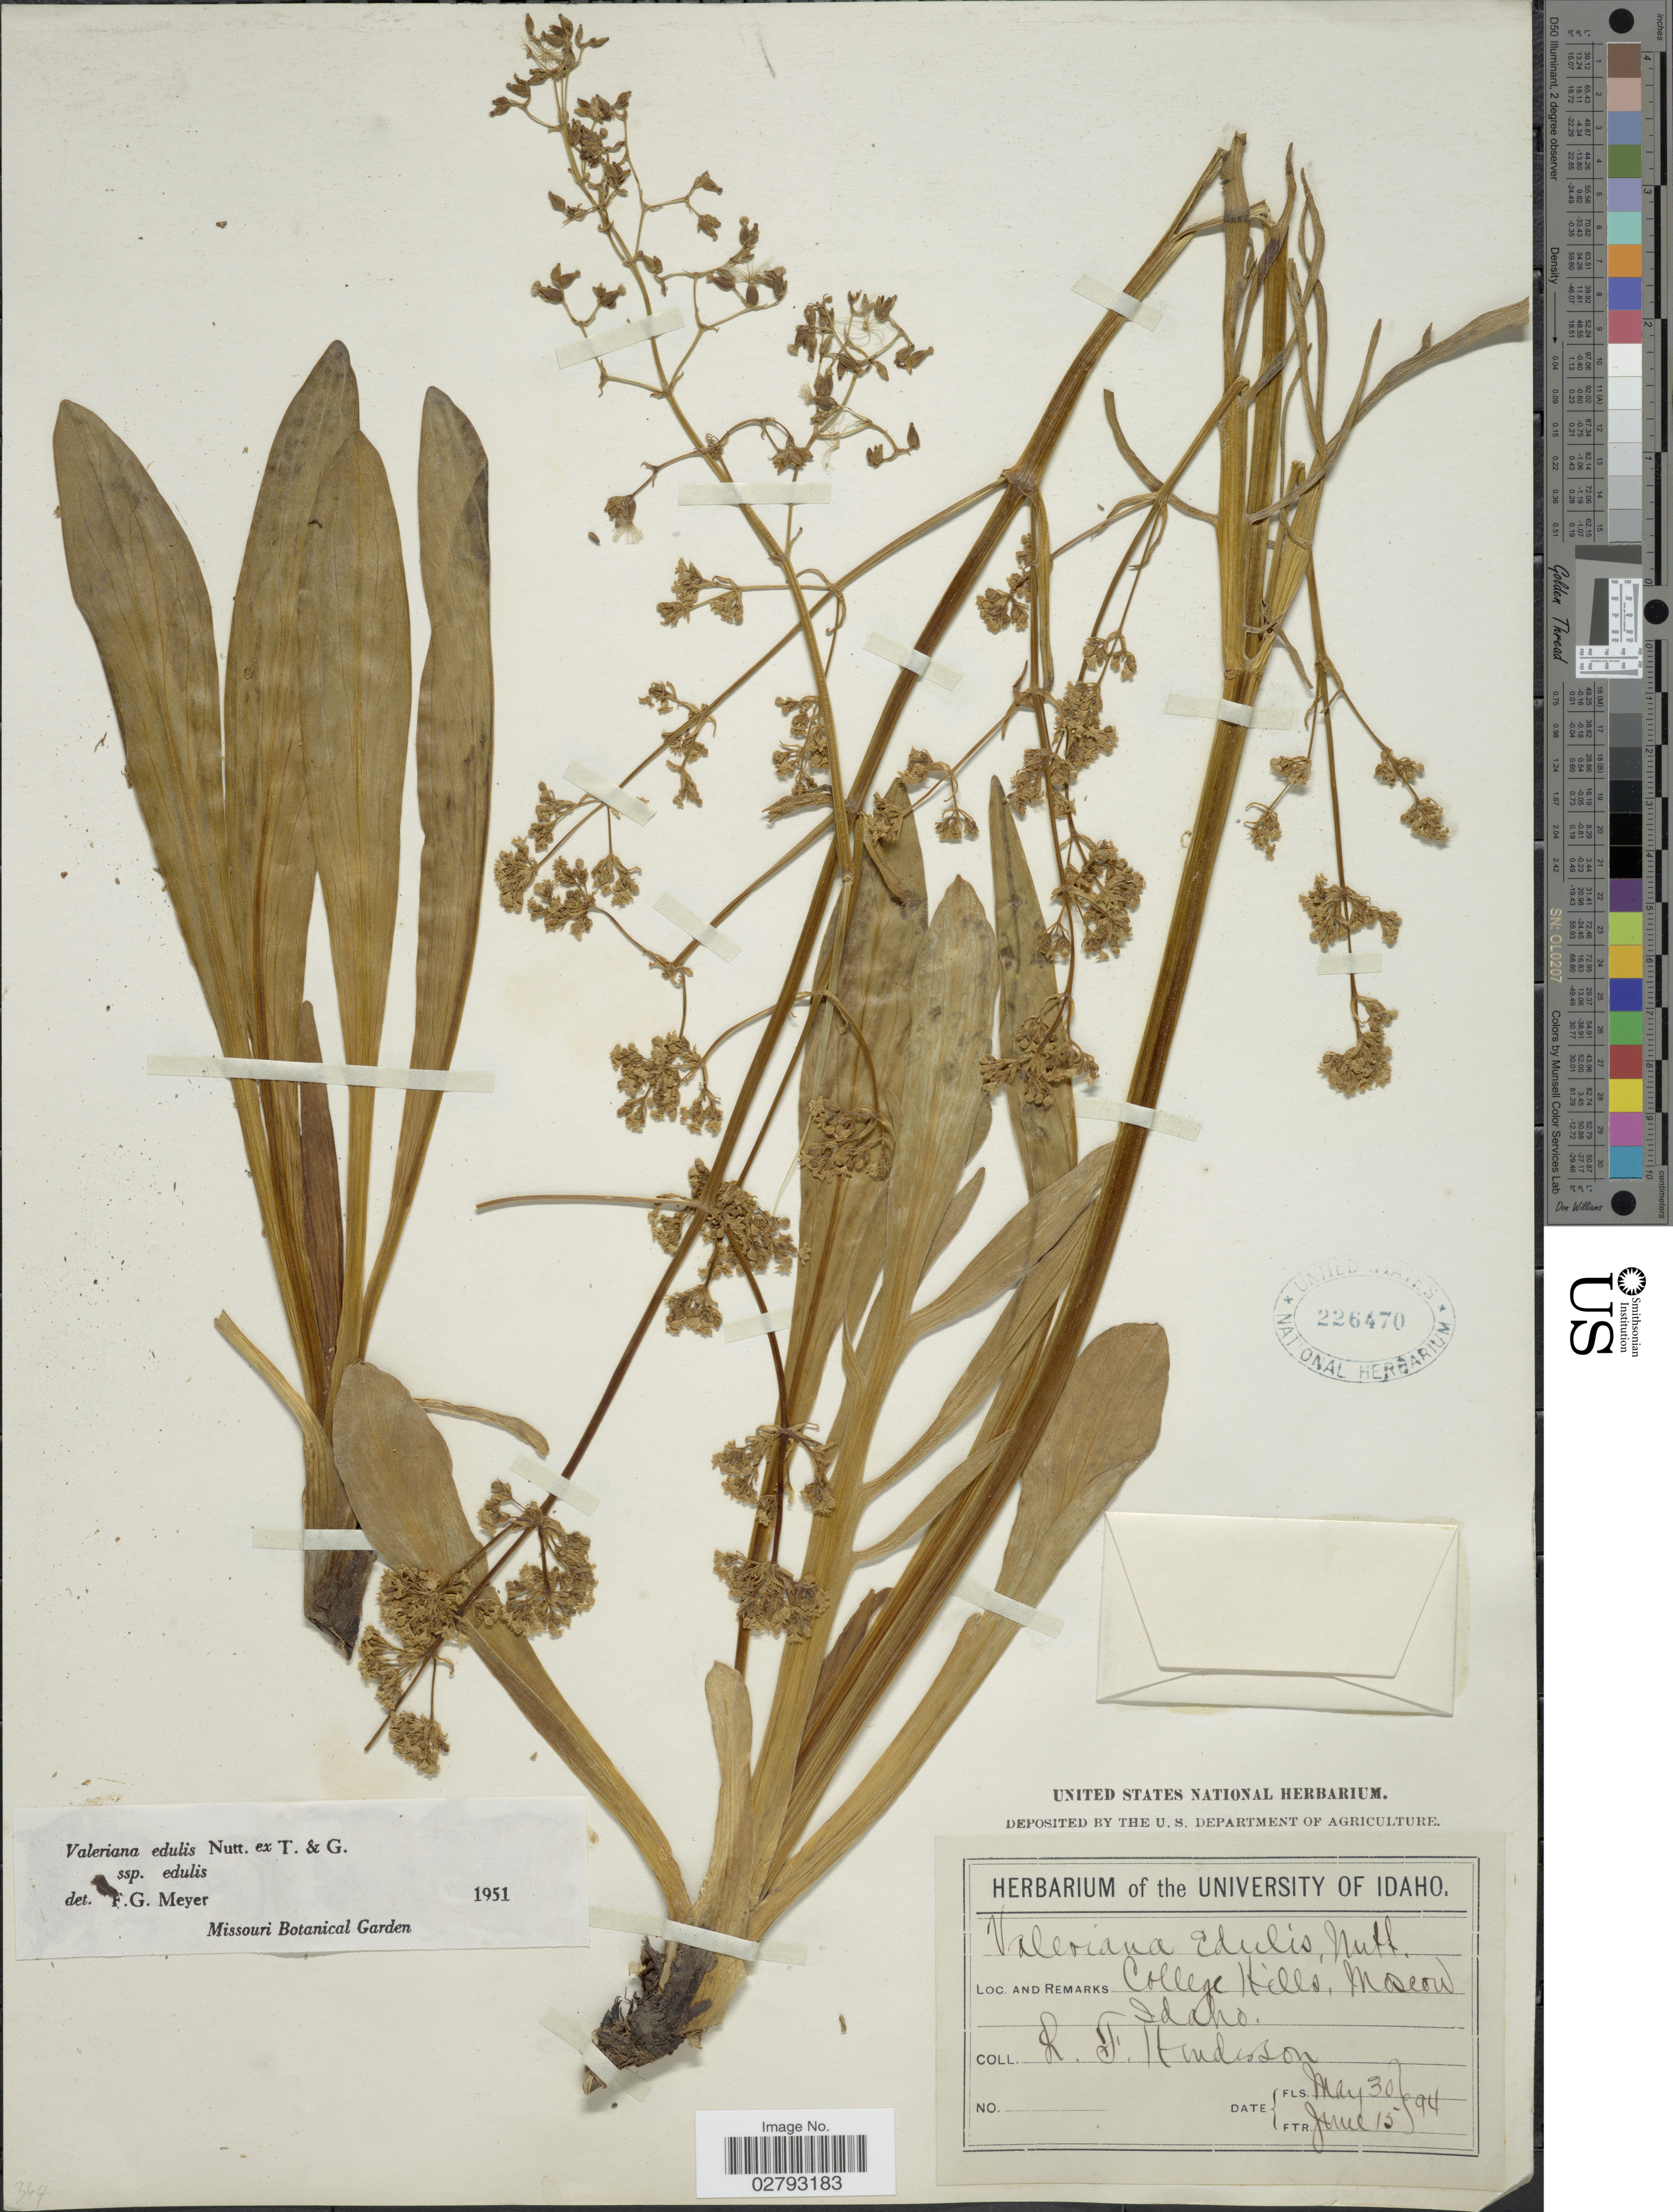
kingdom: Plantae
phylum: Tracheophyta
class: Magnoliopsida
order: Dipsacales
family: Caprifoliaceae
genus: Valeriana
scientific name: Valeriana edulis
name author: Nutt.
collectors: L. Henderson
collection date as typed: Transcribed d/m/y: 30/5/94 to 15/6/94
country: United States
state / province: Idaho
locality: College Hills, Moscow.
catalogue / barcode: US 226470